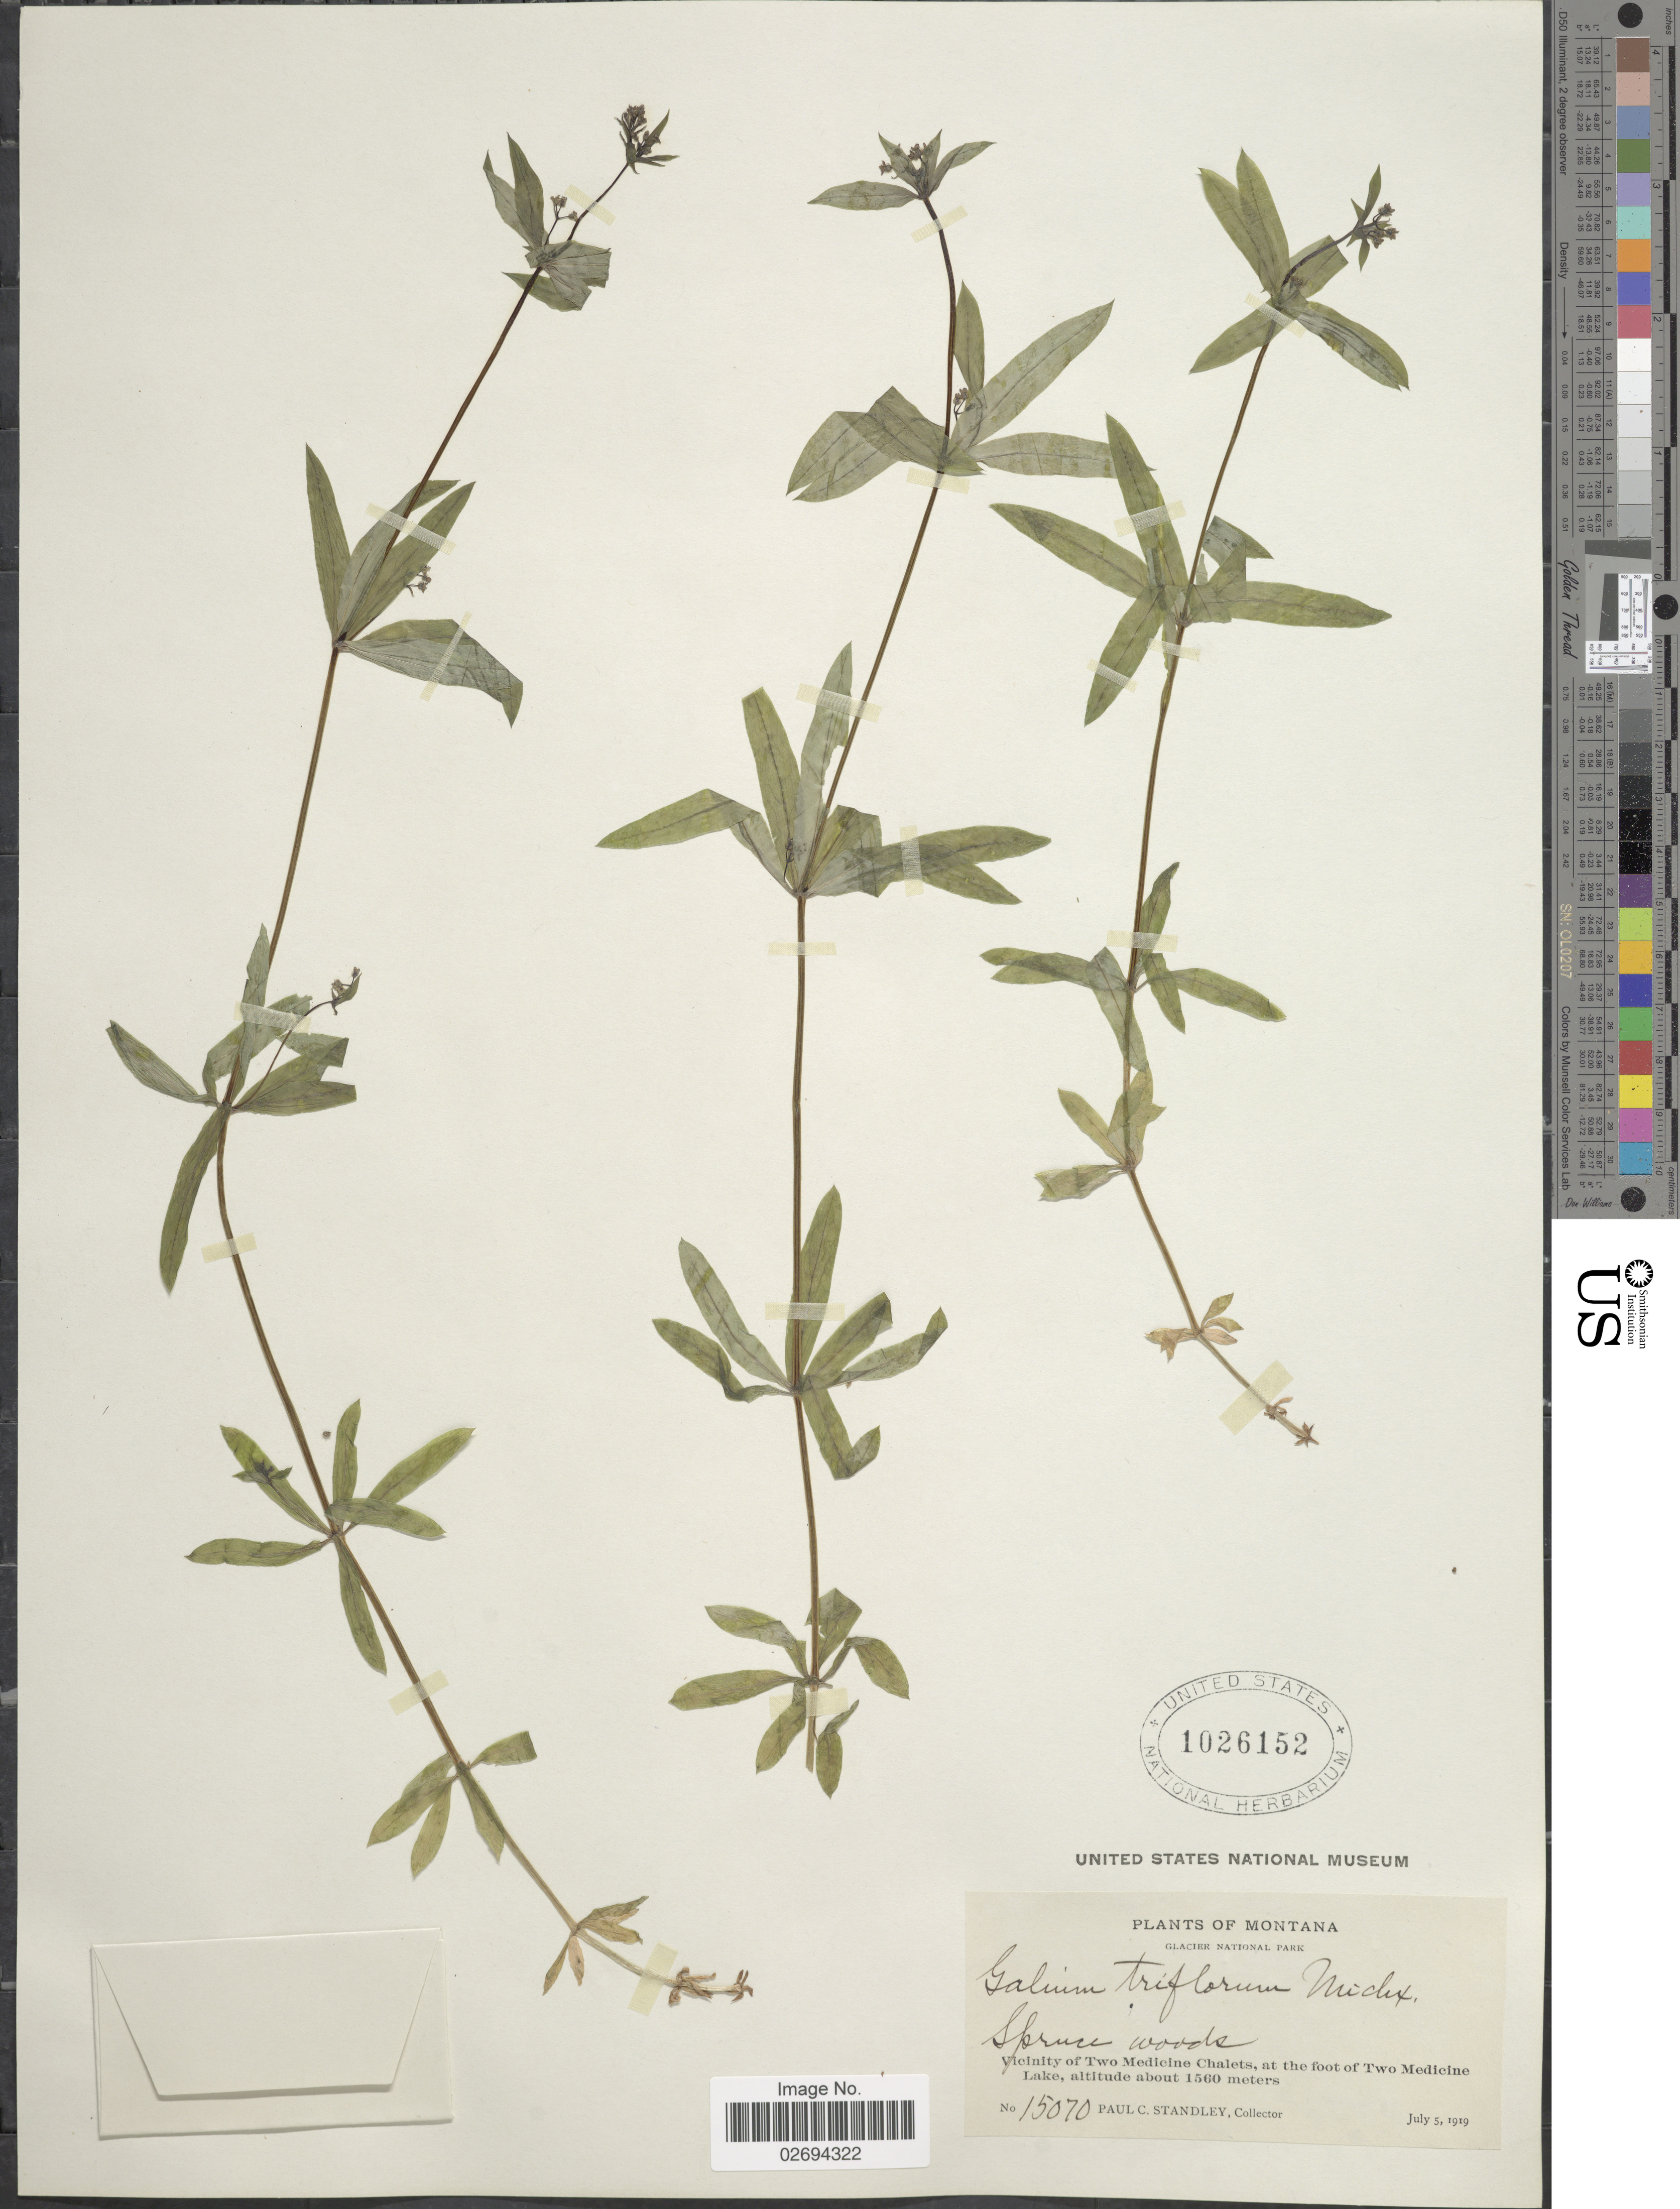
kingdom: Plantae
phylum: Tracheophyta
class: Magnoliopsida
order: Gentianales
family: Rubiaceae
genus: Galium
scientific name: Galium triflorum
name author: Michx.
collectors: P. C. Standley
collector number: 15070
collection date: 1919-07-05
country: United States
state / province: Montana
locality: Glacier National Park. Vicinity of Two Medicine Chalets, at the foot of Two Medicine Lake.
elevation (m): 1560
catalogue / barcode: US 1026152